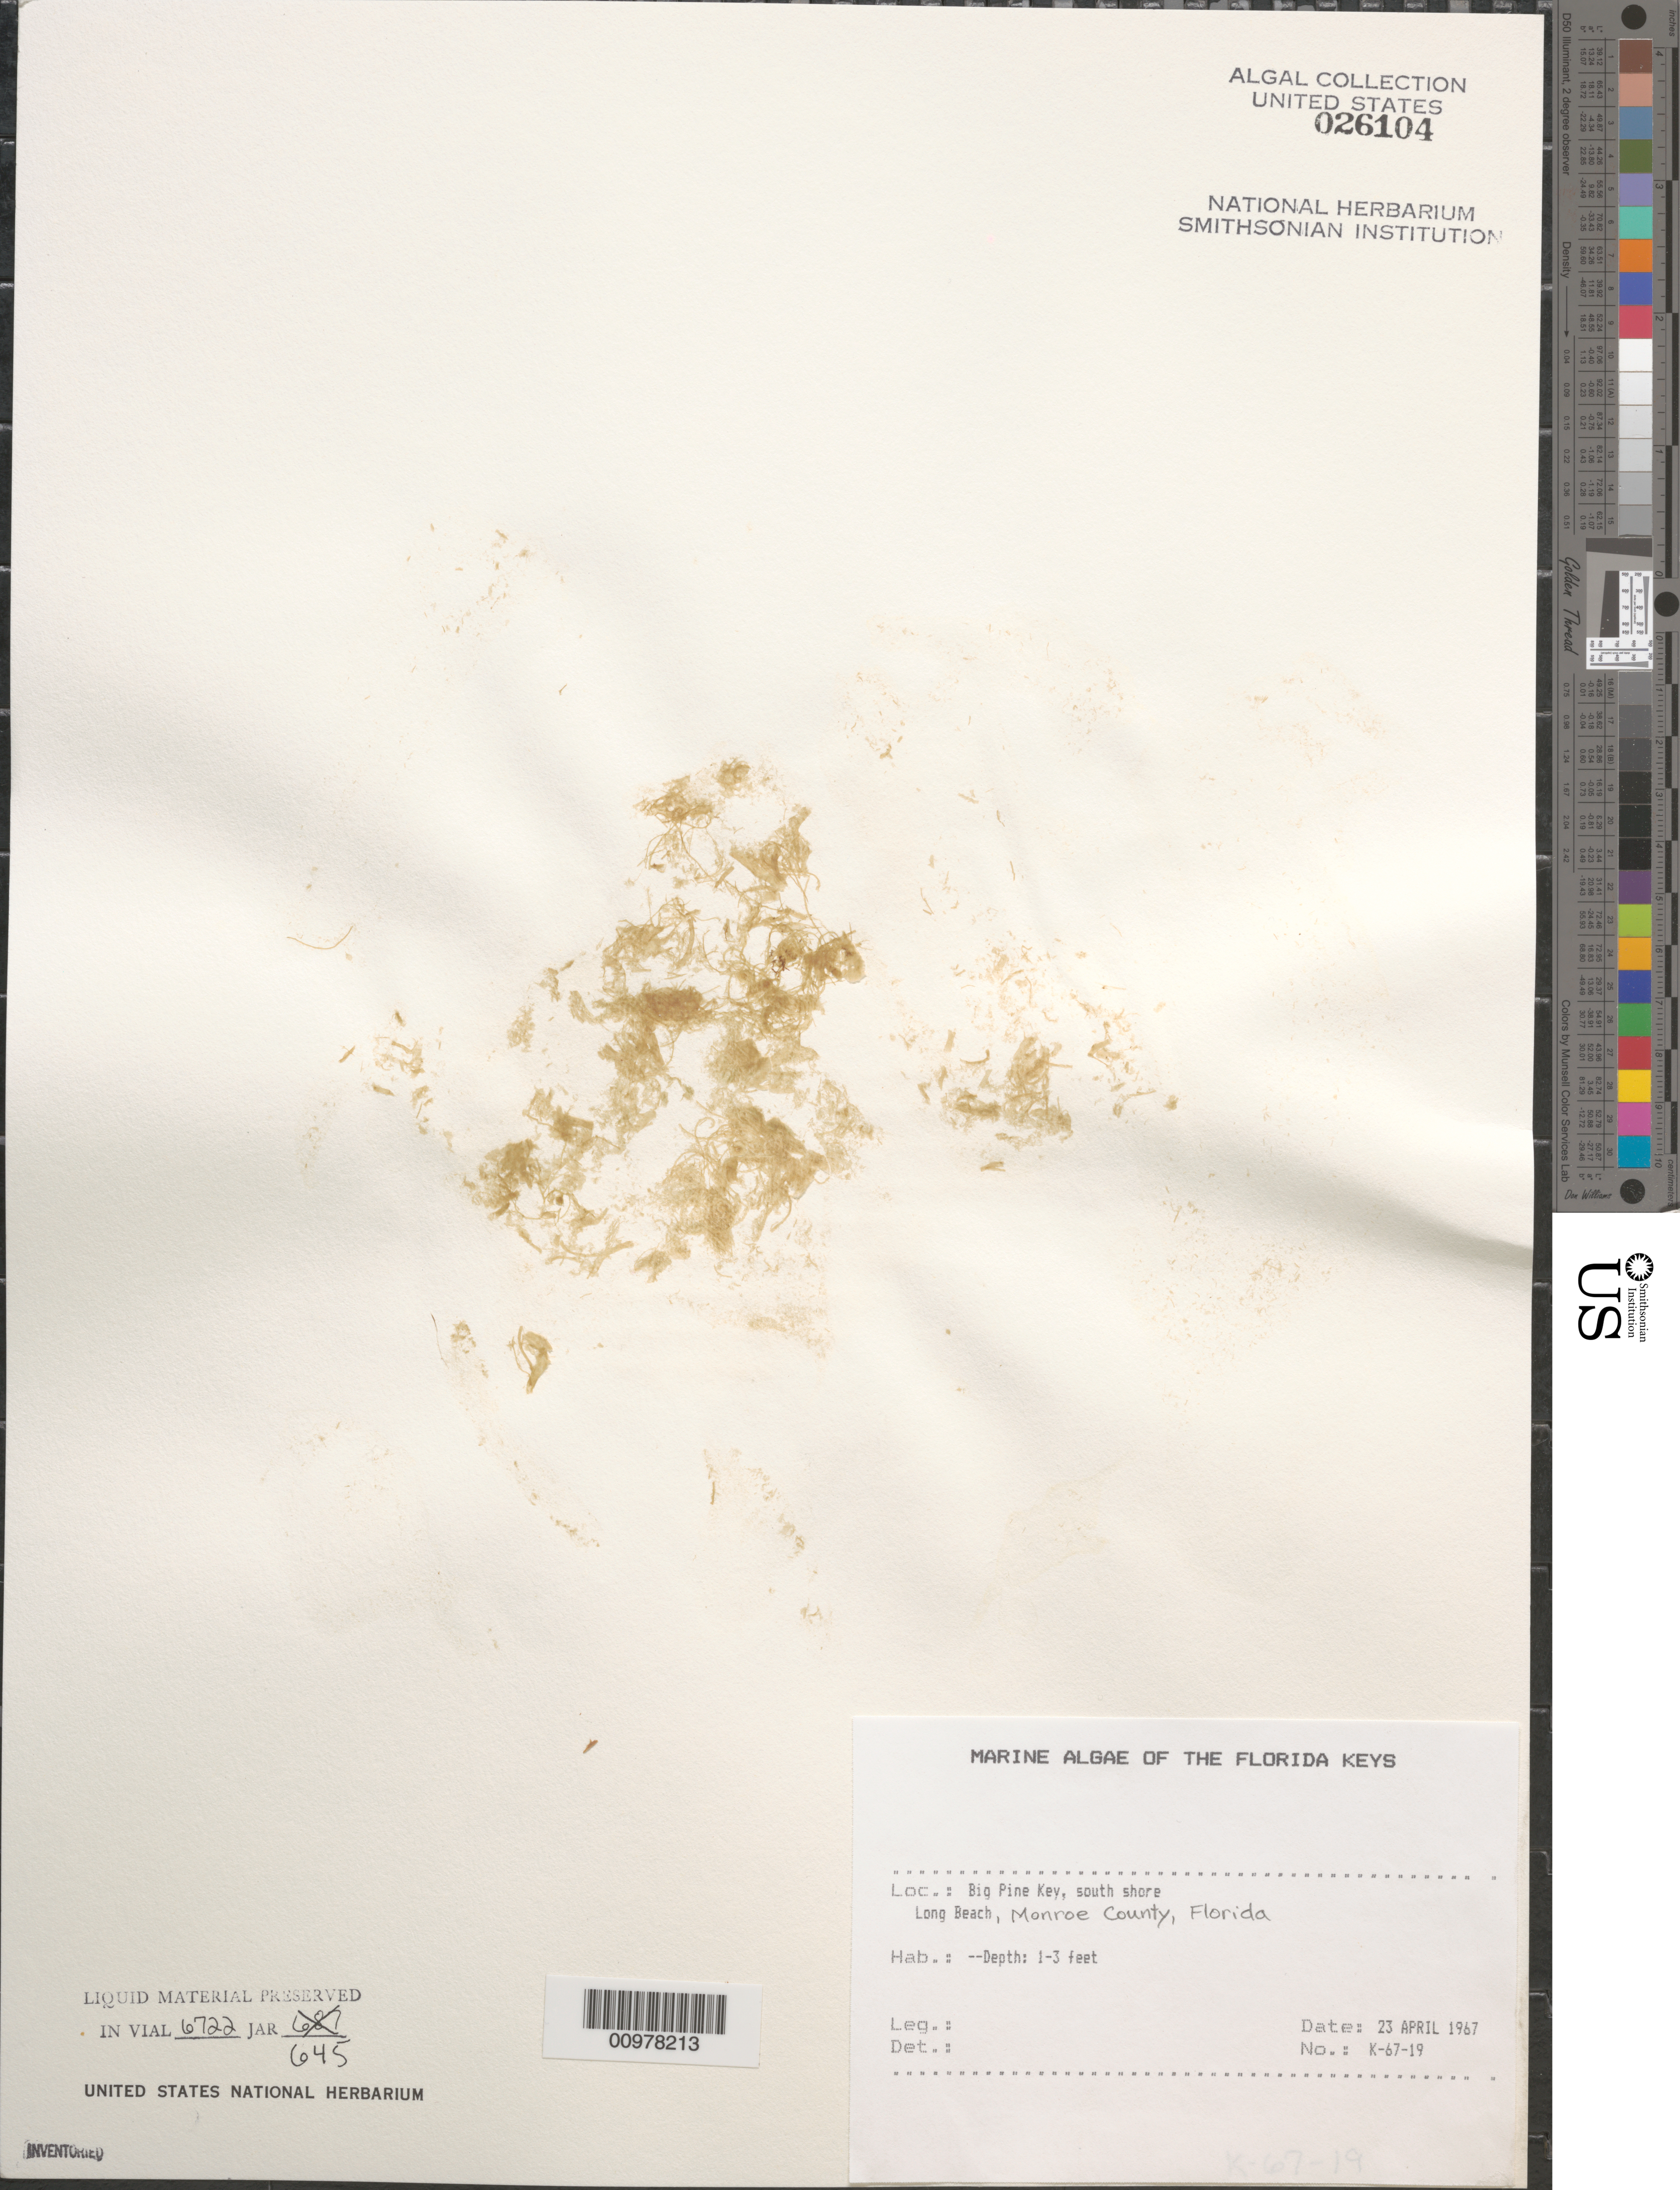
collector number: K-76-19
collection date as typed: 23 Apr 1967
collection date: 1967-04-23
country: United States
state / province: Florida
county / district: Monroe County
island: Big Pine Key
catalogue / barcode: US 26104